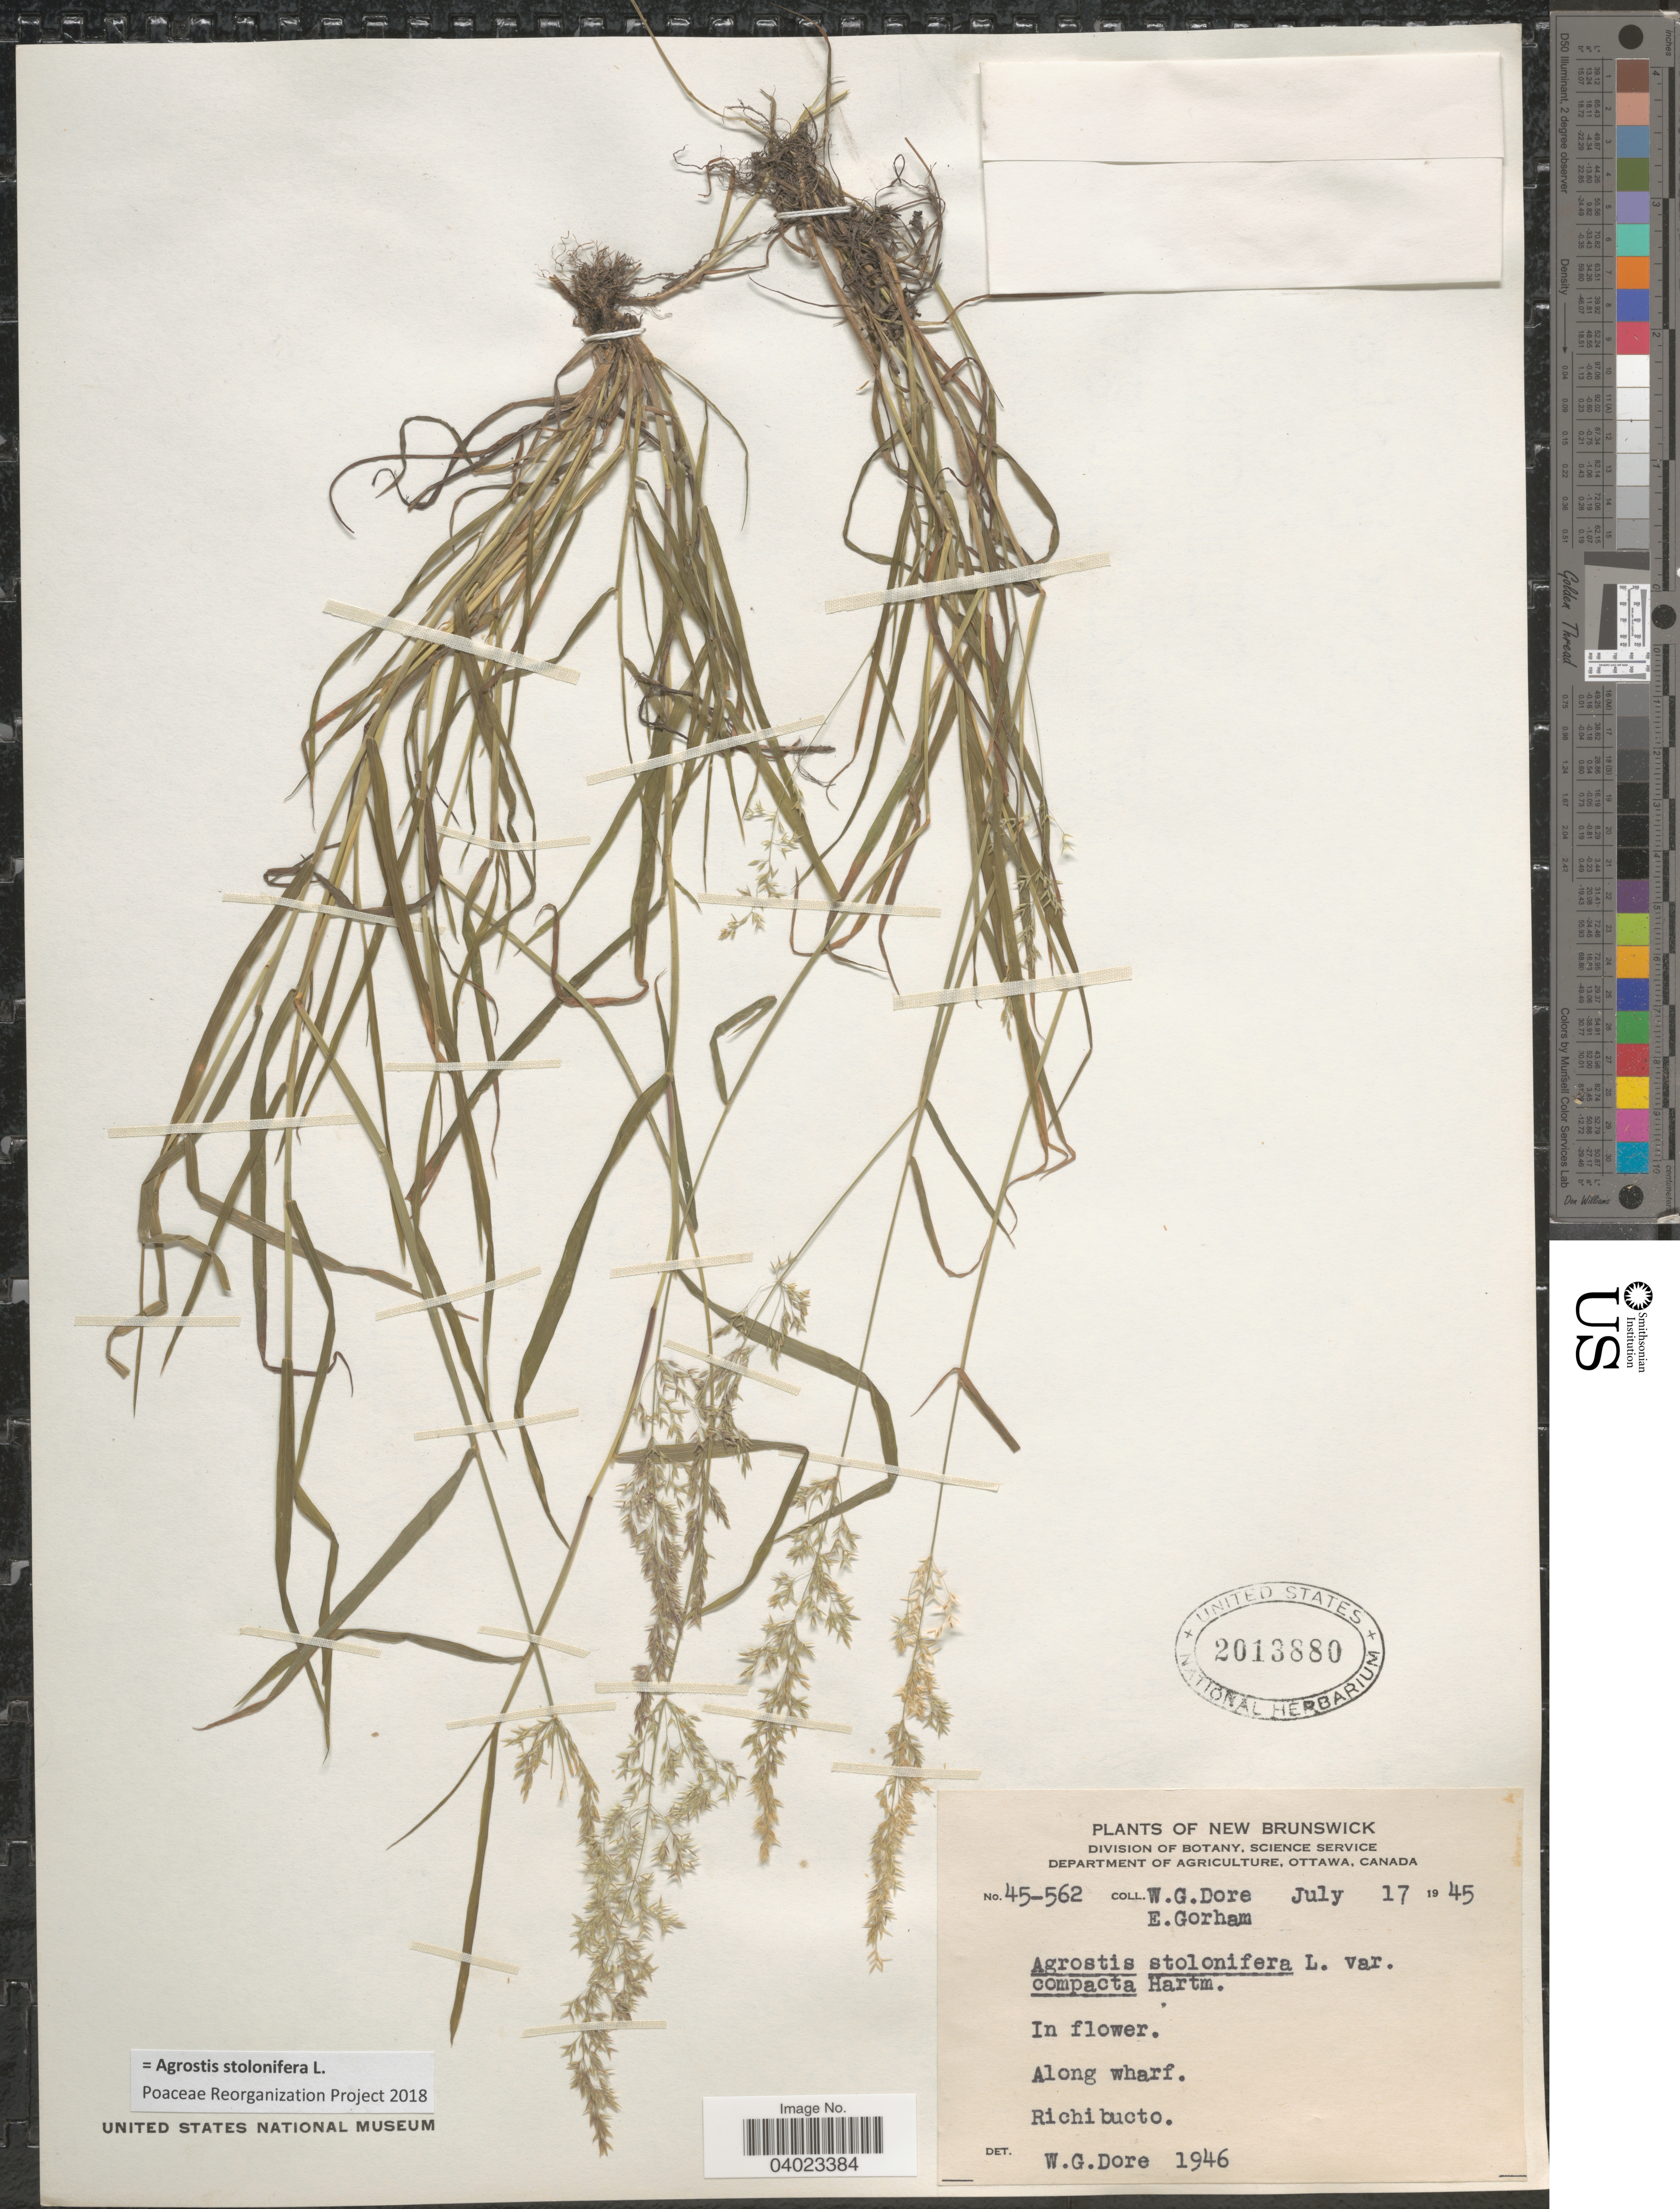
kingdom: Plantae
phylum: Tracheophyta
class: Liliopsida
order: Poales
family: Poaceae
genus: Agrostis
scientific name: Agrostis stolonifera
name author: L.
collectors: W. Dore & E. Gorham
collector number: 45-562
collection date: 1945-07-17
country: Canada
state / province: New Brunswick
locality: Along wharf. Richibucto.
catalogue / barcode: US 2013880